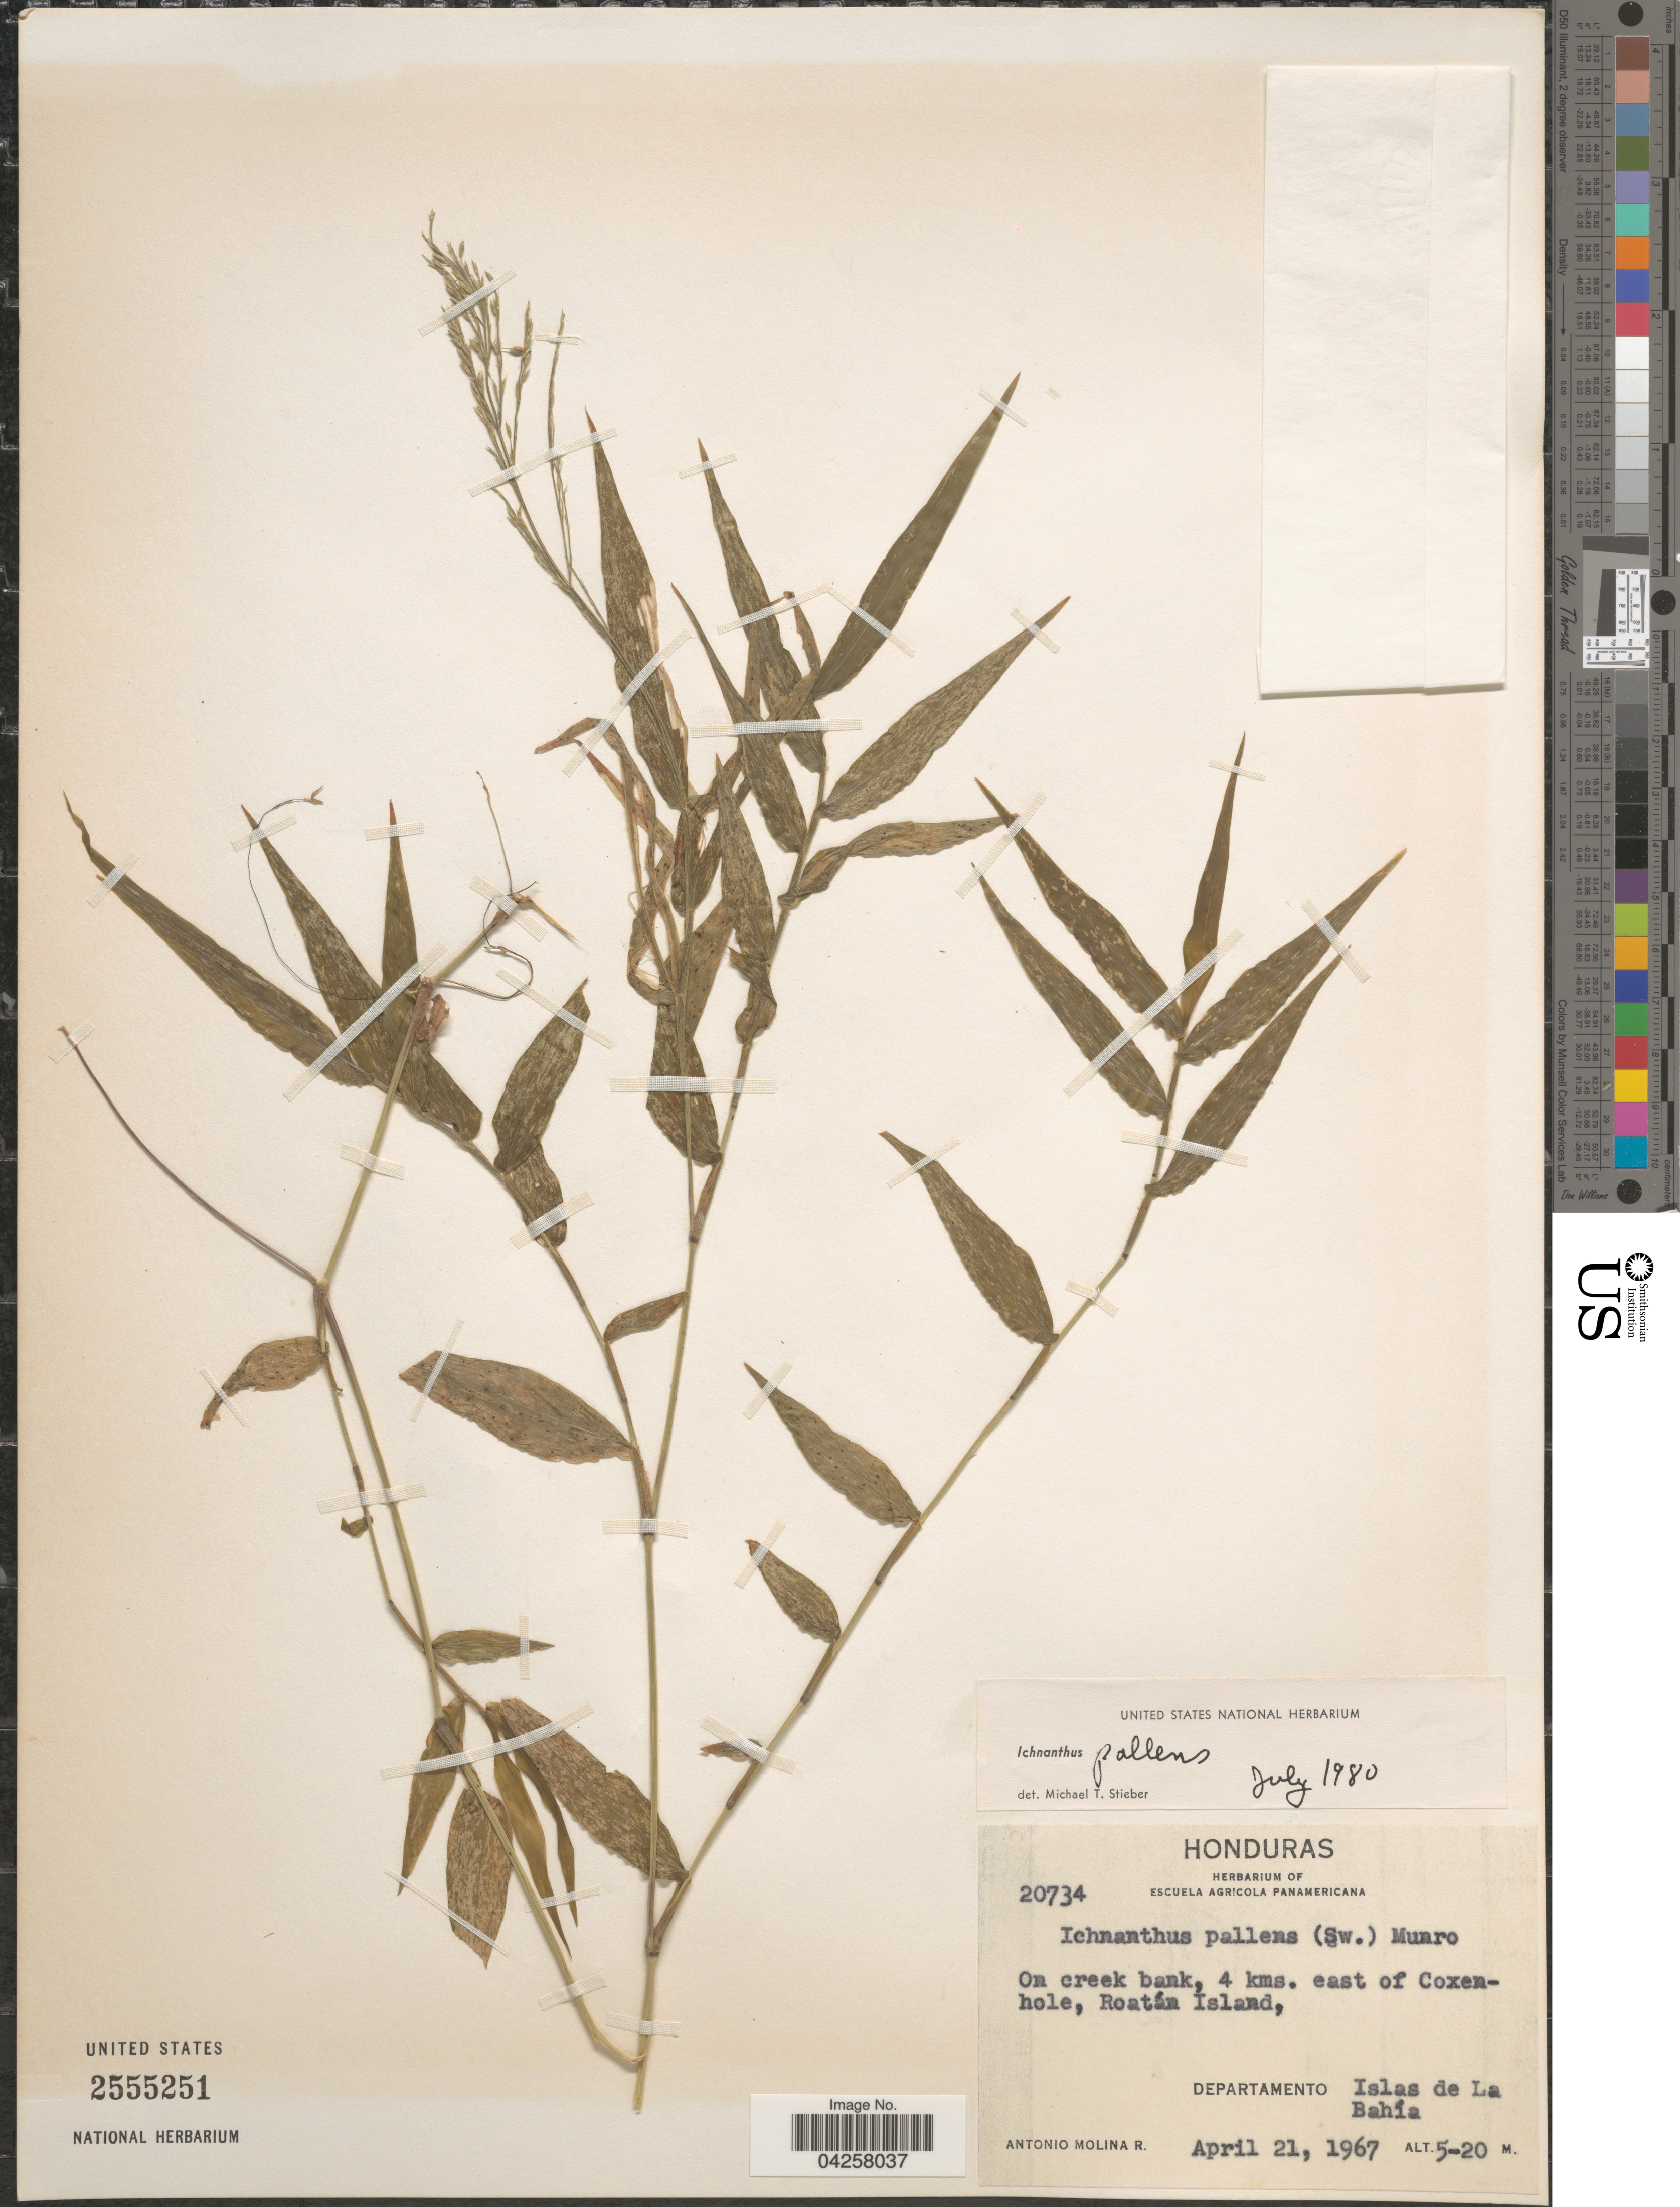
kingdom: Plantae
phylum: Tracheophyta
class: Liliopsida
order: Poales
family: Poaceae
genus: Ichnanthus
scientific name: Ichnanthus pallens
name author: (Sw.) Munro ex Benth.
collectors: A. Molina R.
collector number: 20734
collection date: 1967-04-21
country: Honduras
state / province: Islas de la Bahía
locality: On creek bank, 4 kms. east of Coxenhole, Roatán Island. Departamento Islas de La Bahía.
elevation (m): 5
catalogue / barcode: US 2555251